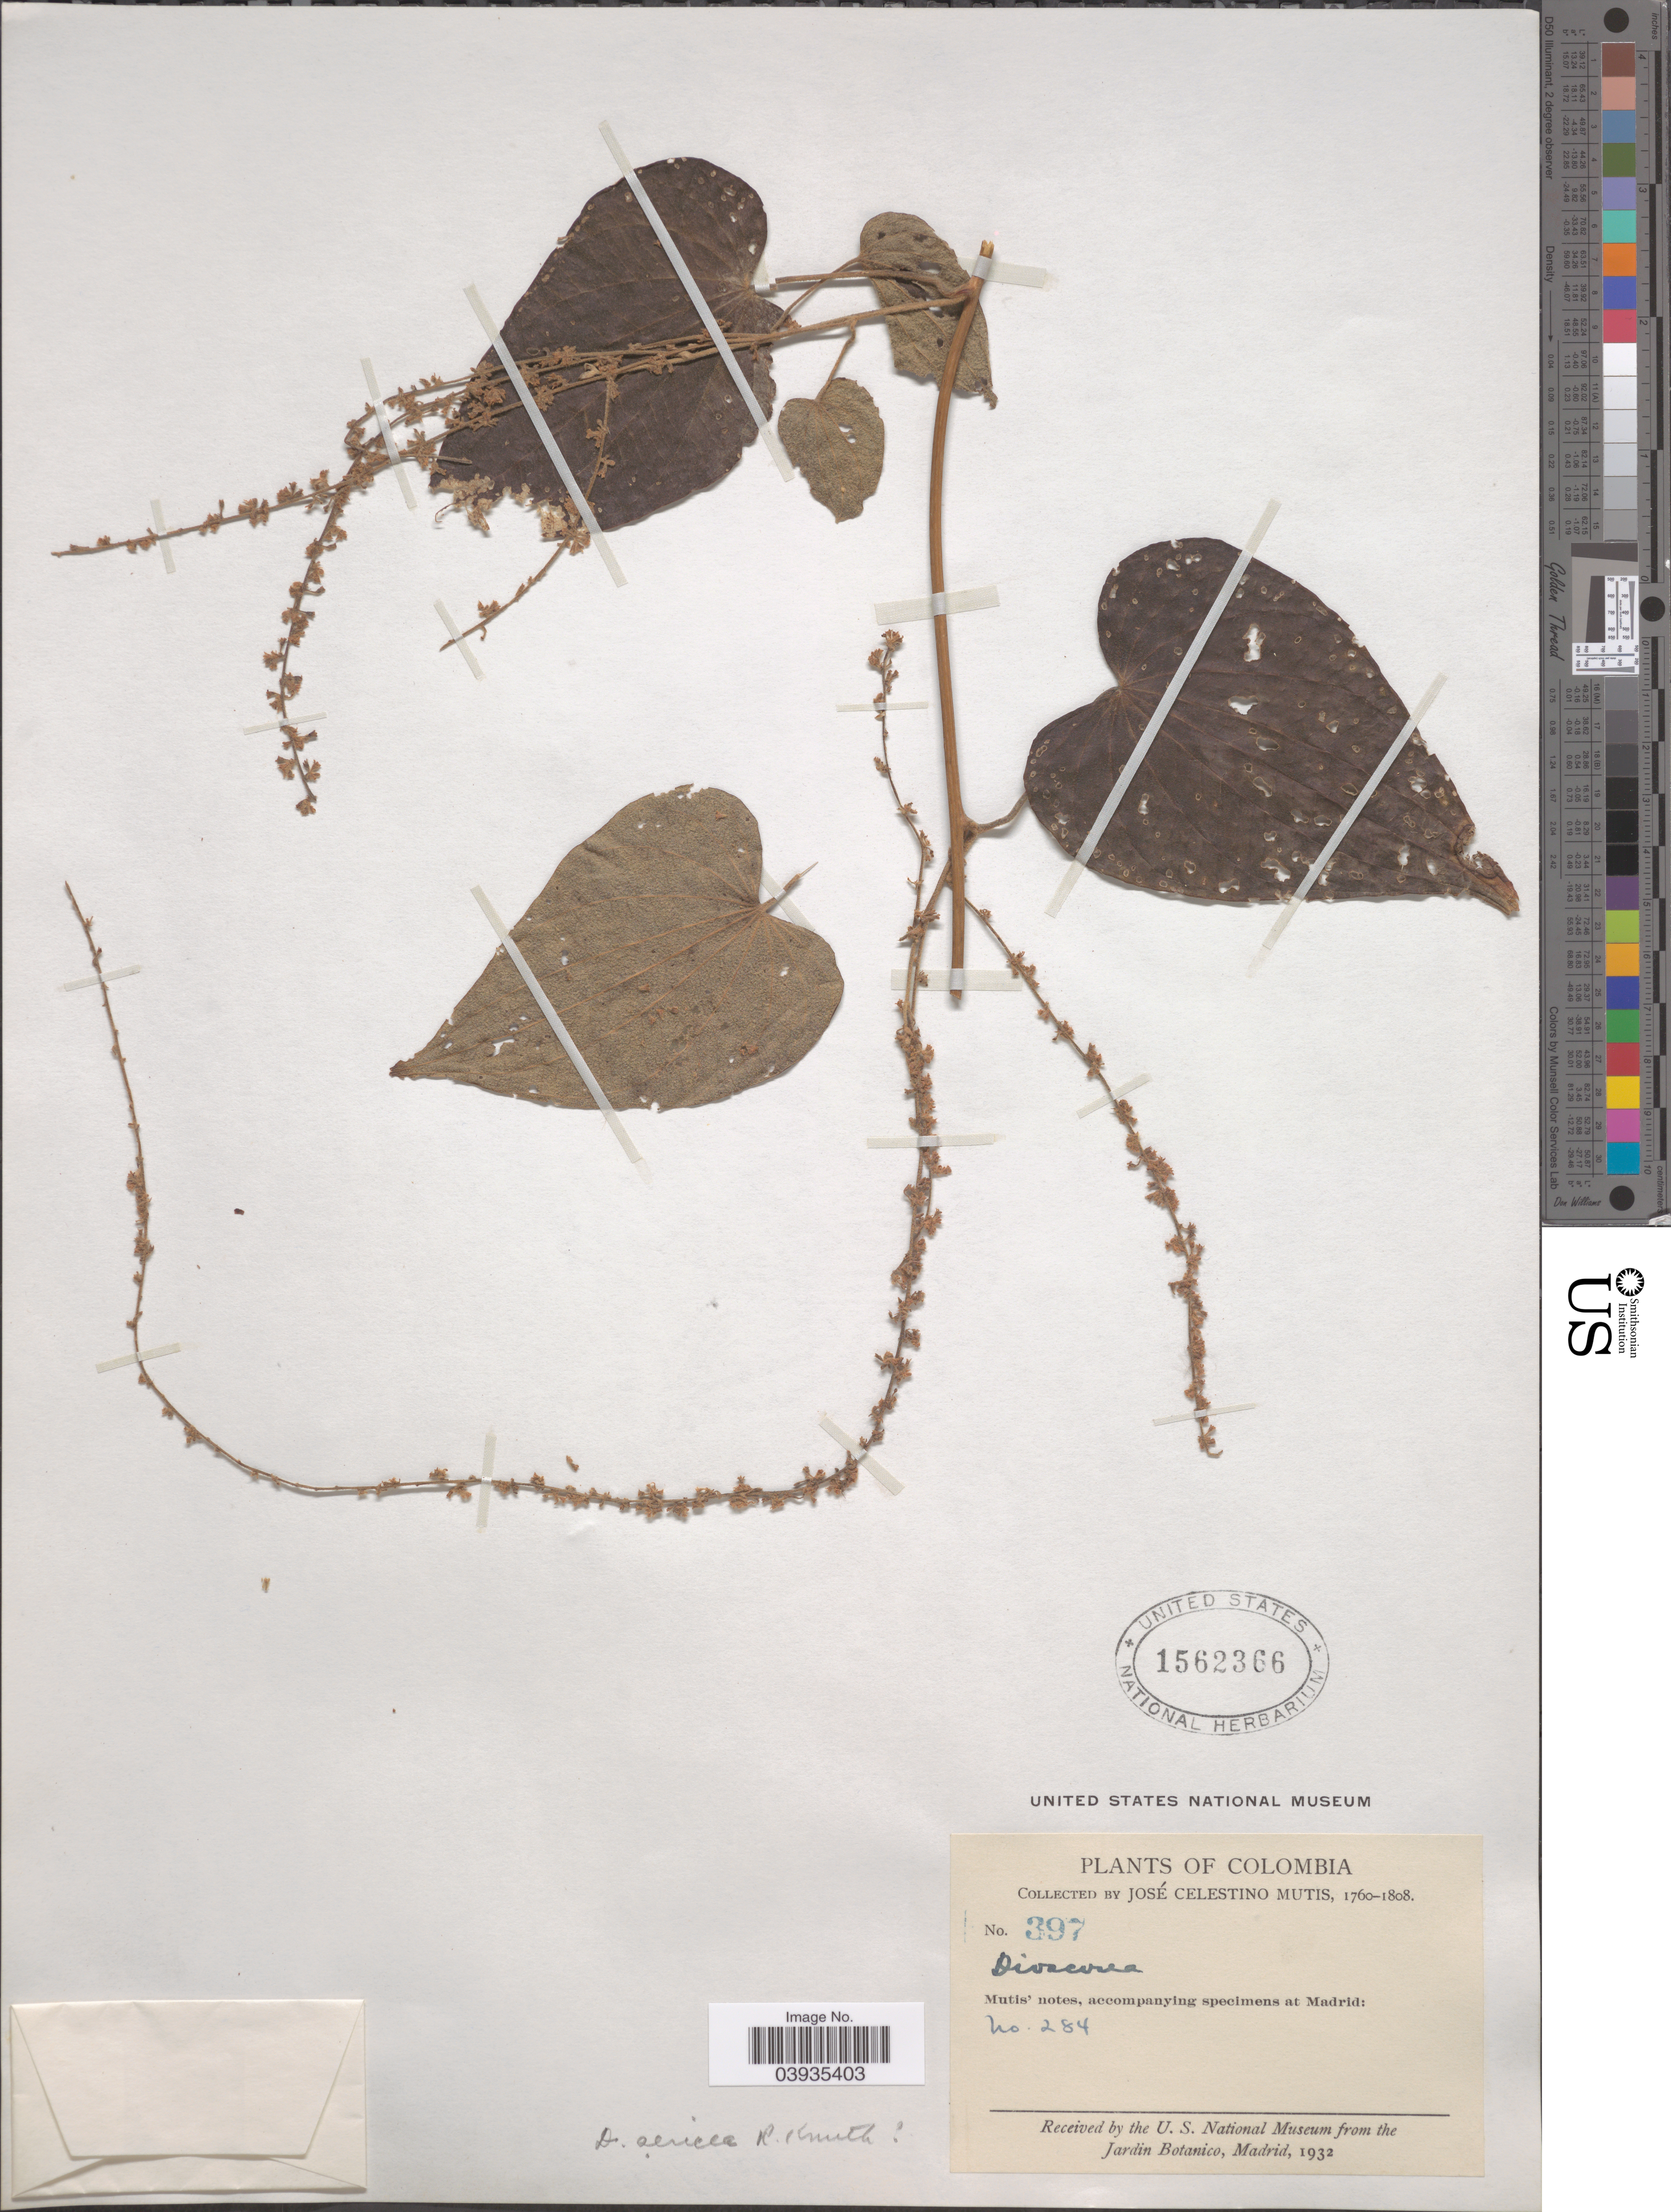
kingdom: Plantae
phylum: Tracheophyta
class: Liliopsida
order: Dioscoreales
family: Dioscoreaceae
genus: Dioscorea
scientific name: Dioscorea sericea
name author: R. Knuth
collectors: J. C. B. Mutis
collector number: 397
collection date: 1760/1808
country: Colombia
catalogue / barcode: US 1562366